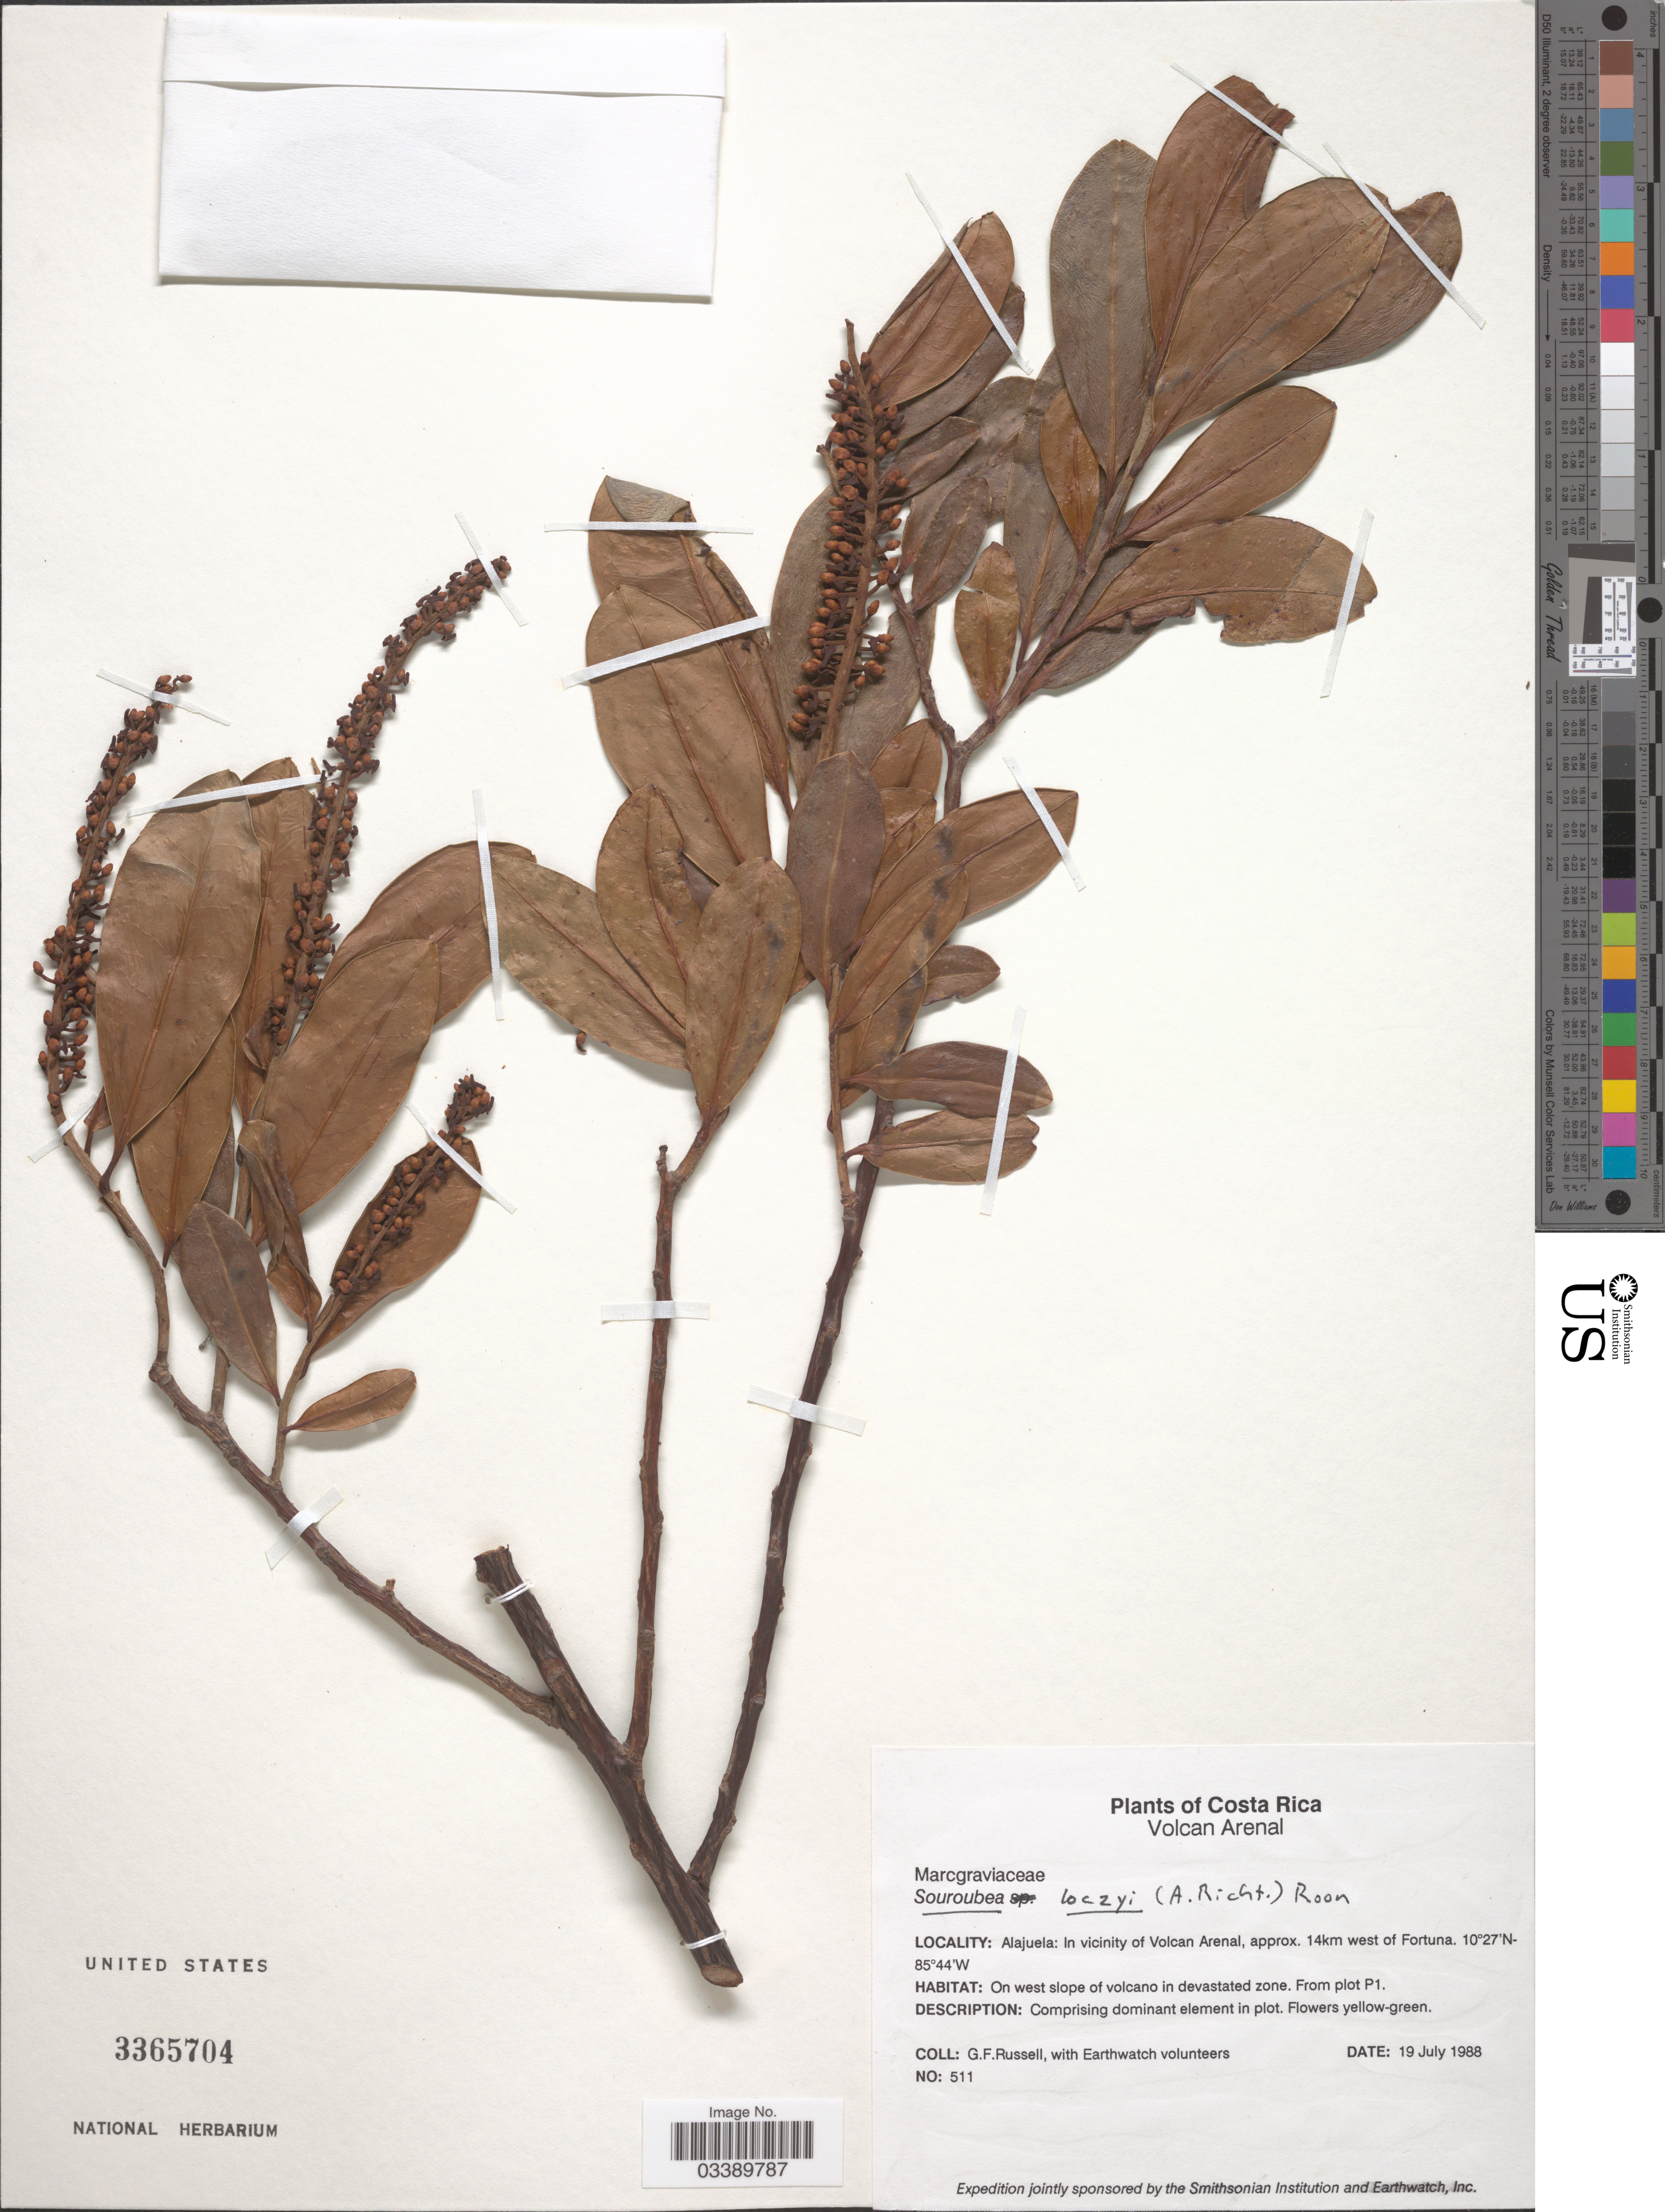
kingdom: Plantae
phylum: Tracheophyta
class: Magnoliopsida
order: Ericales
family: Marcgraviaceae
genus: Souroubea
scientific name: Souroubea loczyi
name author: (V.A. Richt.) de Roon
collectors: G. Russell & Earthwatch Volunteers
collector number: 511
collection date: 1988-07-19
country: Costa Rica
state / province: Alajuela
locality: Volcan Arenal. In vicinity of Volcan Arenal, approx. 14km west of Fortuna. On west slope of volcano in devastated zone. From plot P1.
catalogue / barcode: US 3365704